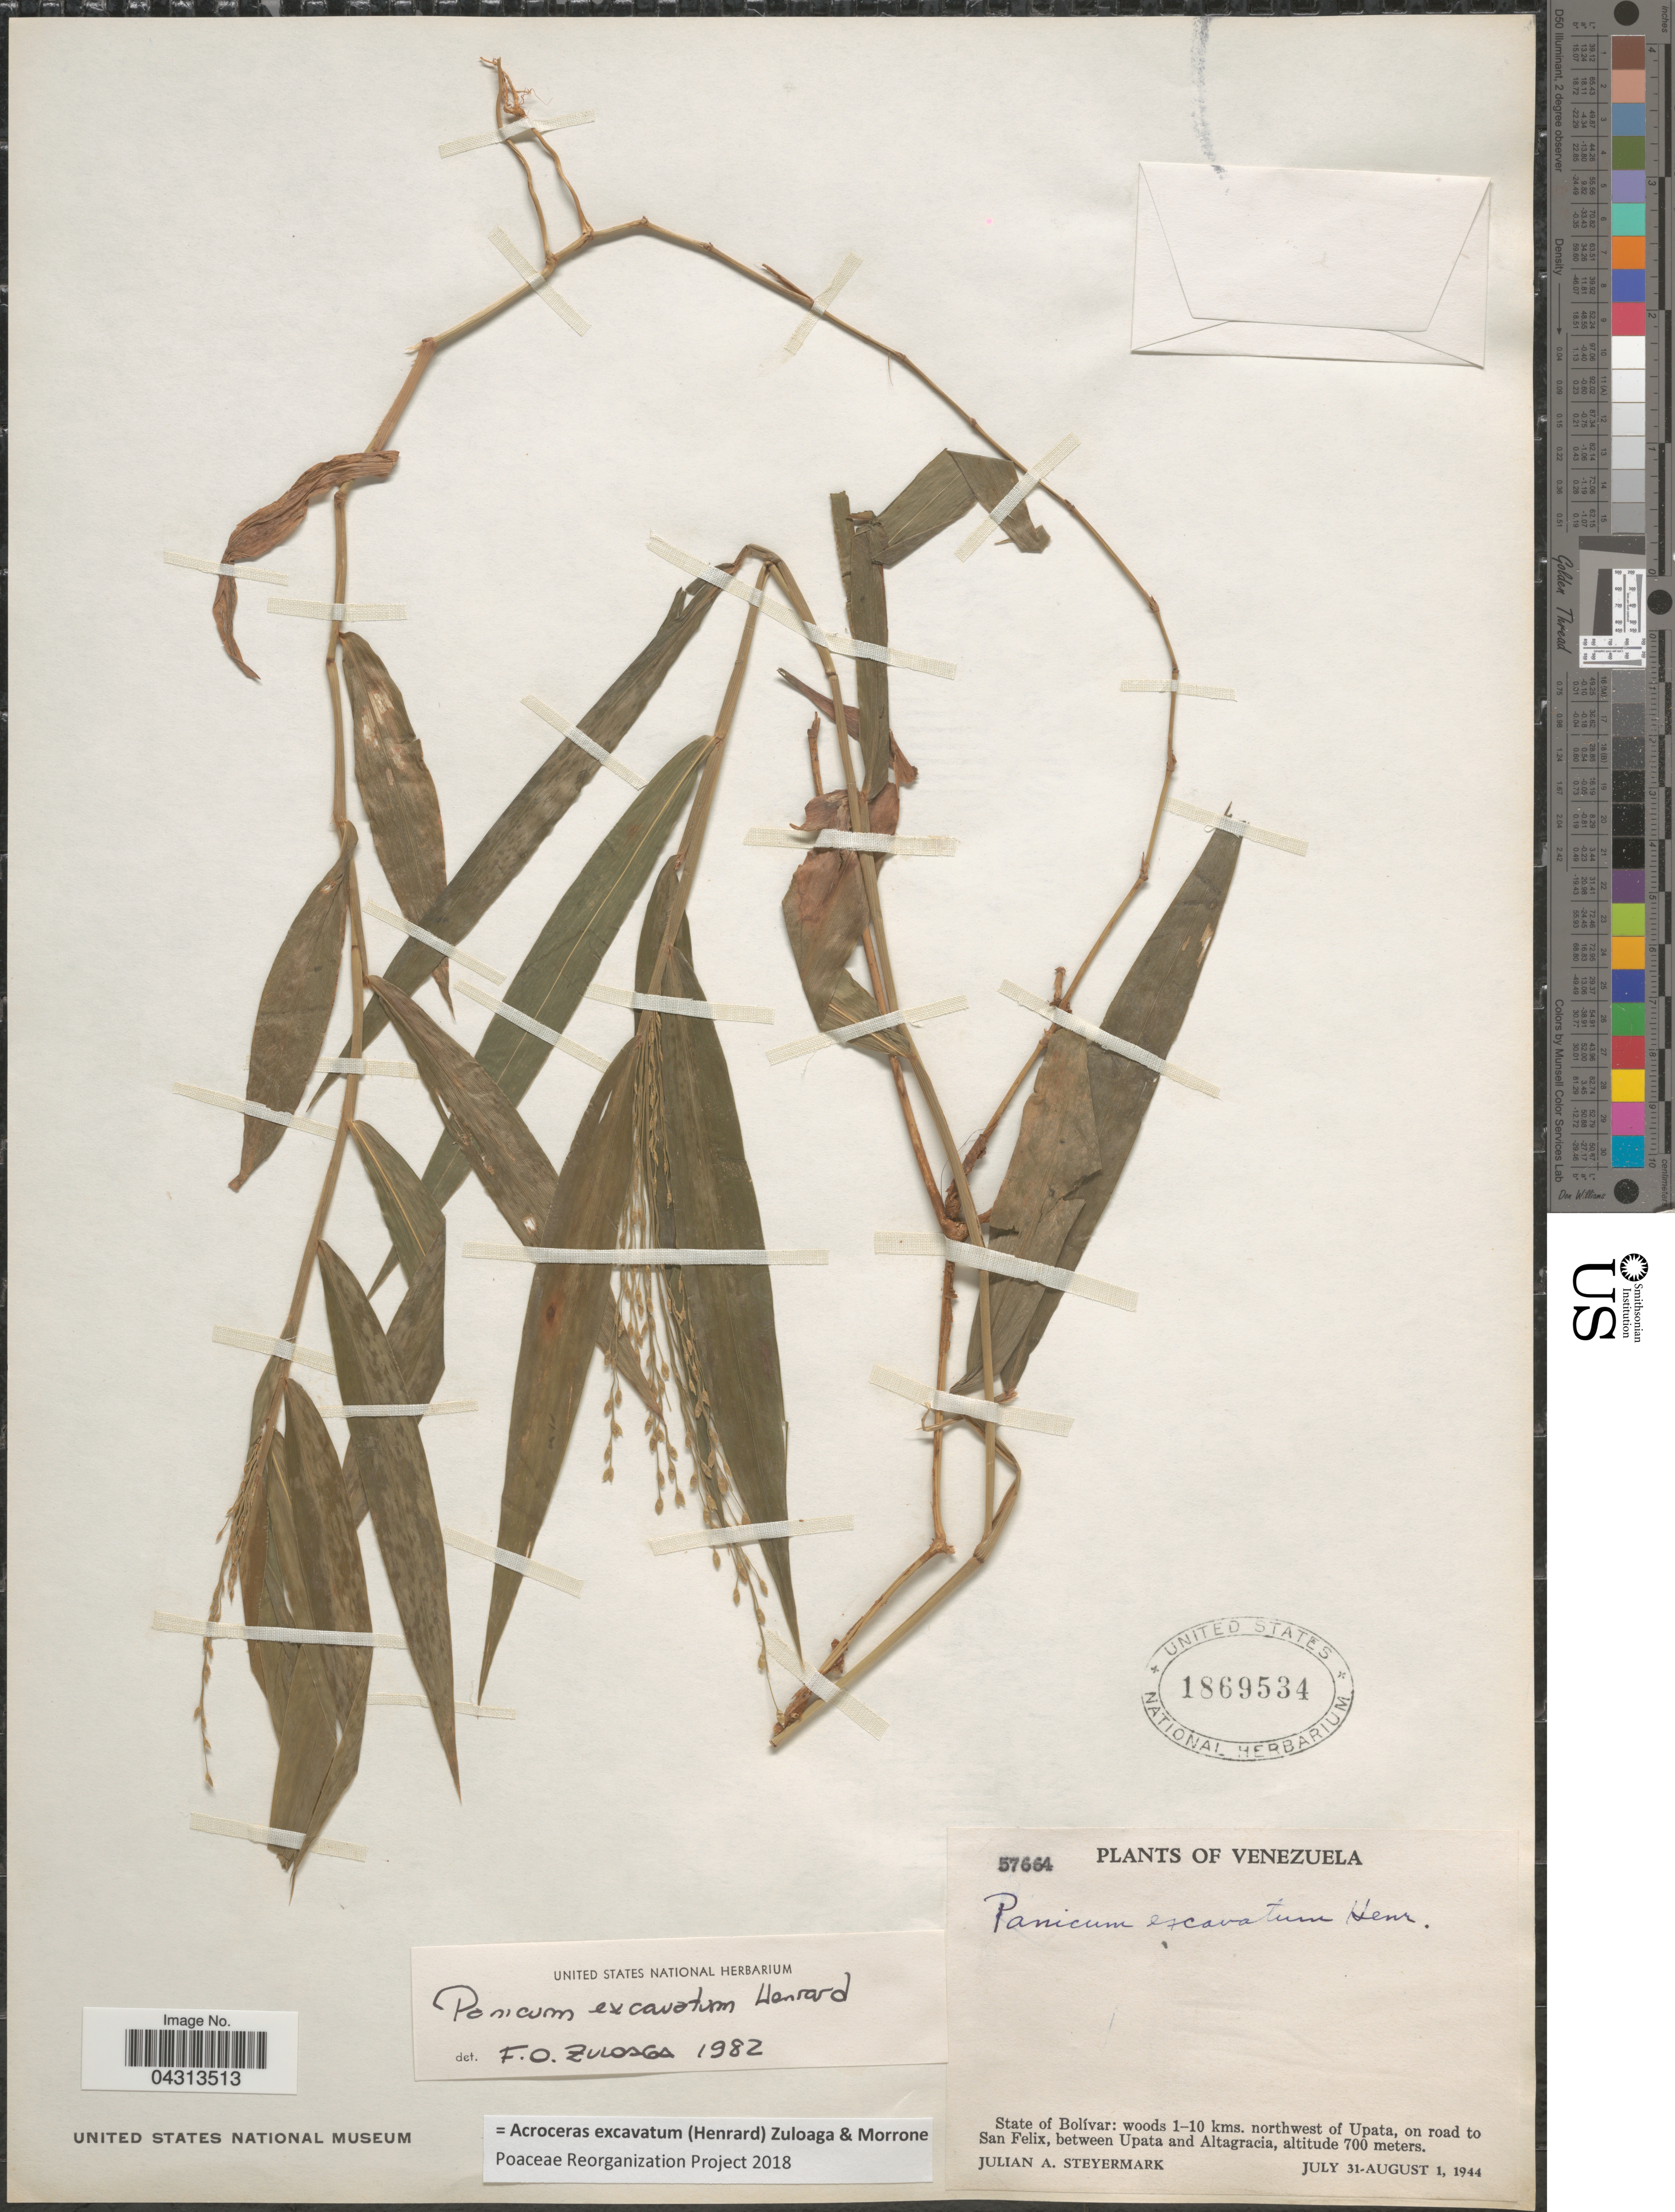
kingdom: Plantae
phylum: Tracheophyta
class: Liliopsida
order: Poales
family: Poaceae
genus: Acroceras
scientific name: Acroceras excavatum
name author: (Henr.) Zuloaga & Morrone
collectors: J. Steyermark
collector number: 57664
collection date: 1944-07-31/1944-08-01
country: Venezuela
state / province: Bolivar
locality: Woods 1-10 kms. northwest of Upata, on road to San Felix, between Upata and Altagracia.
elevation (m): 700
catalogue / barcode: US 1869534